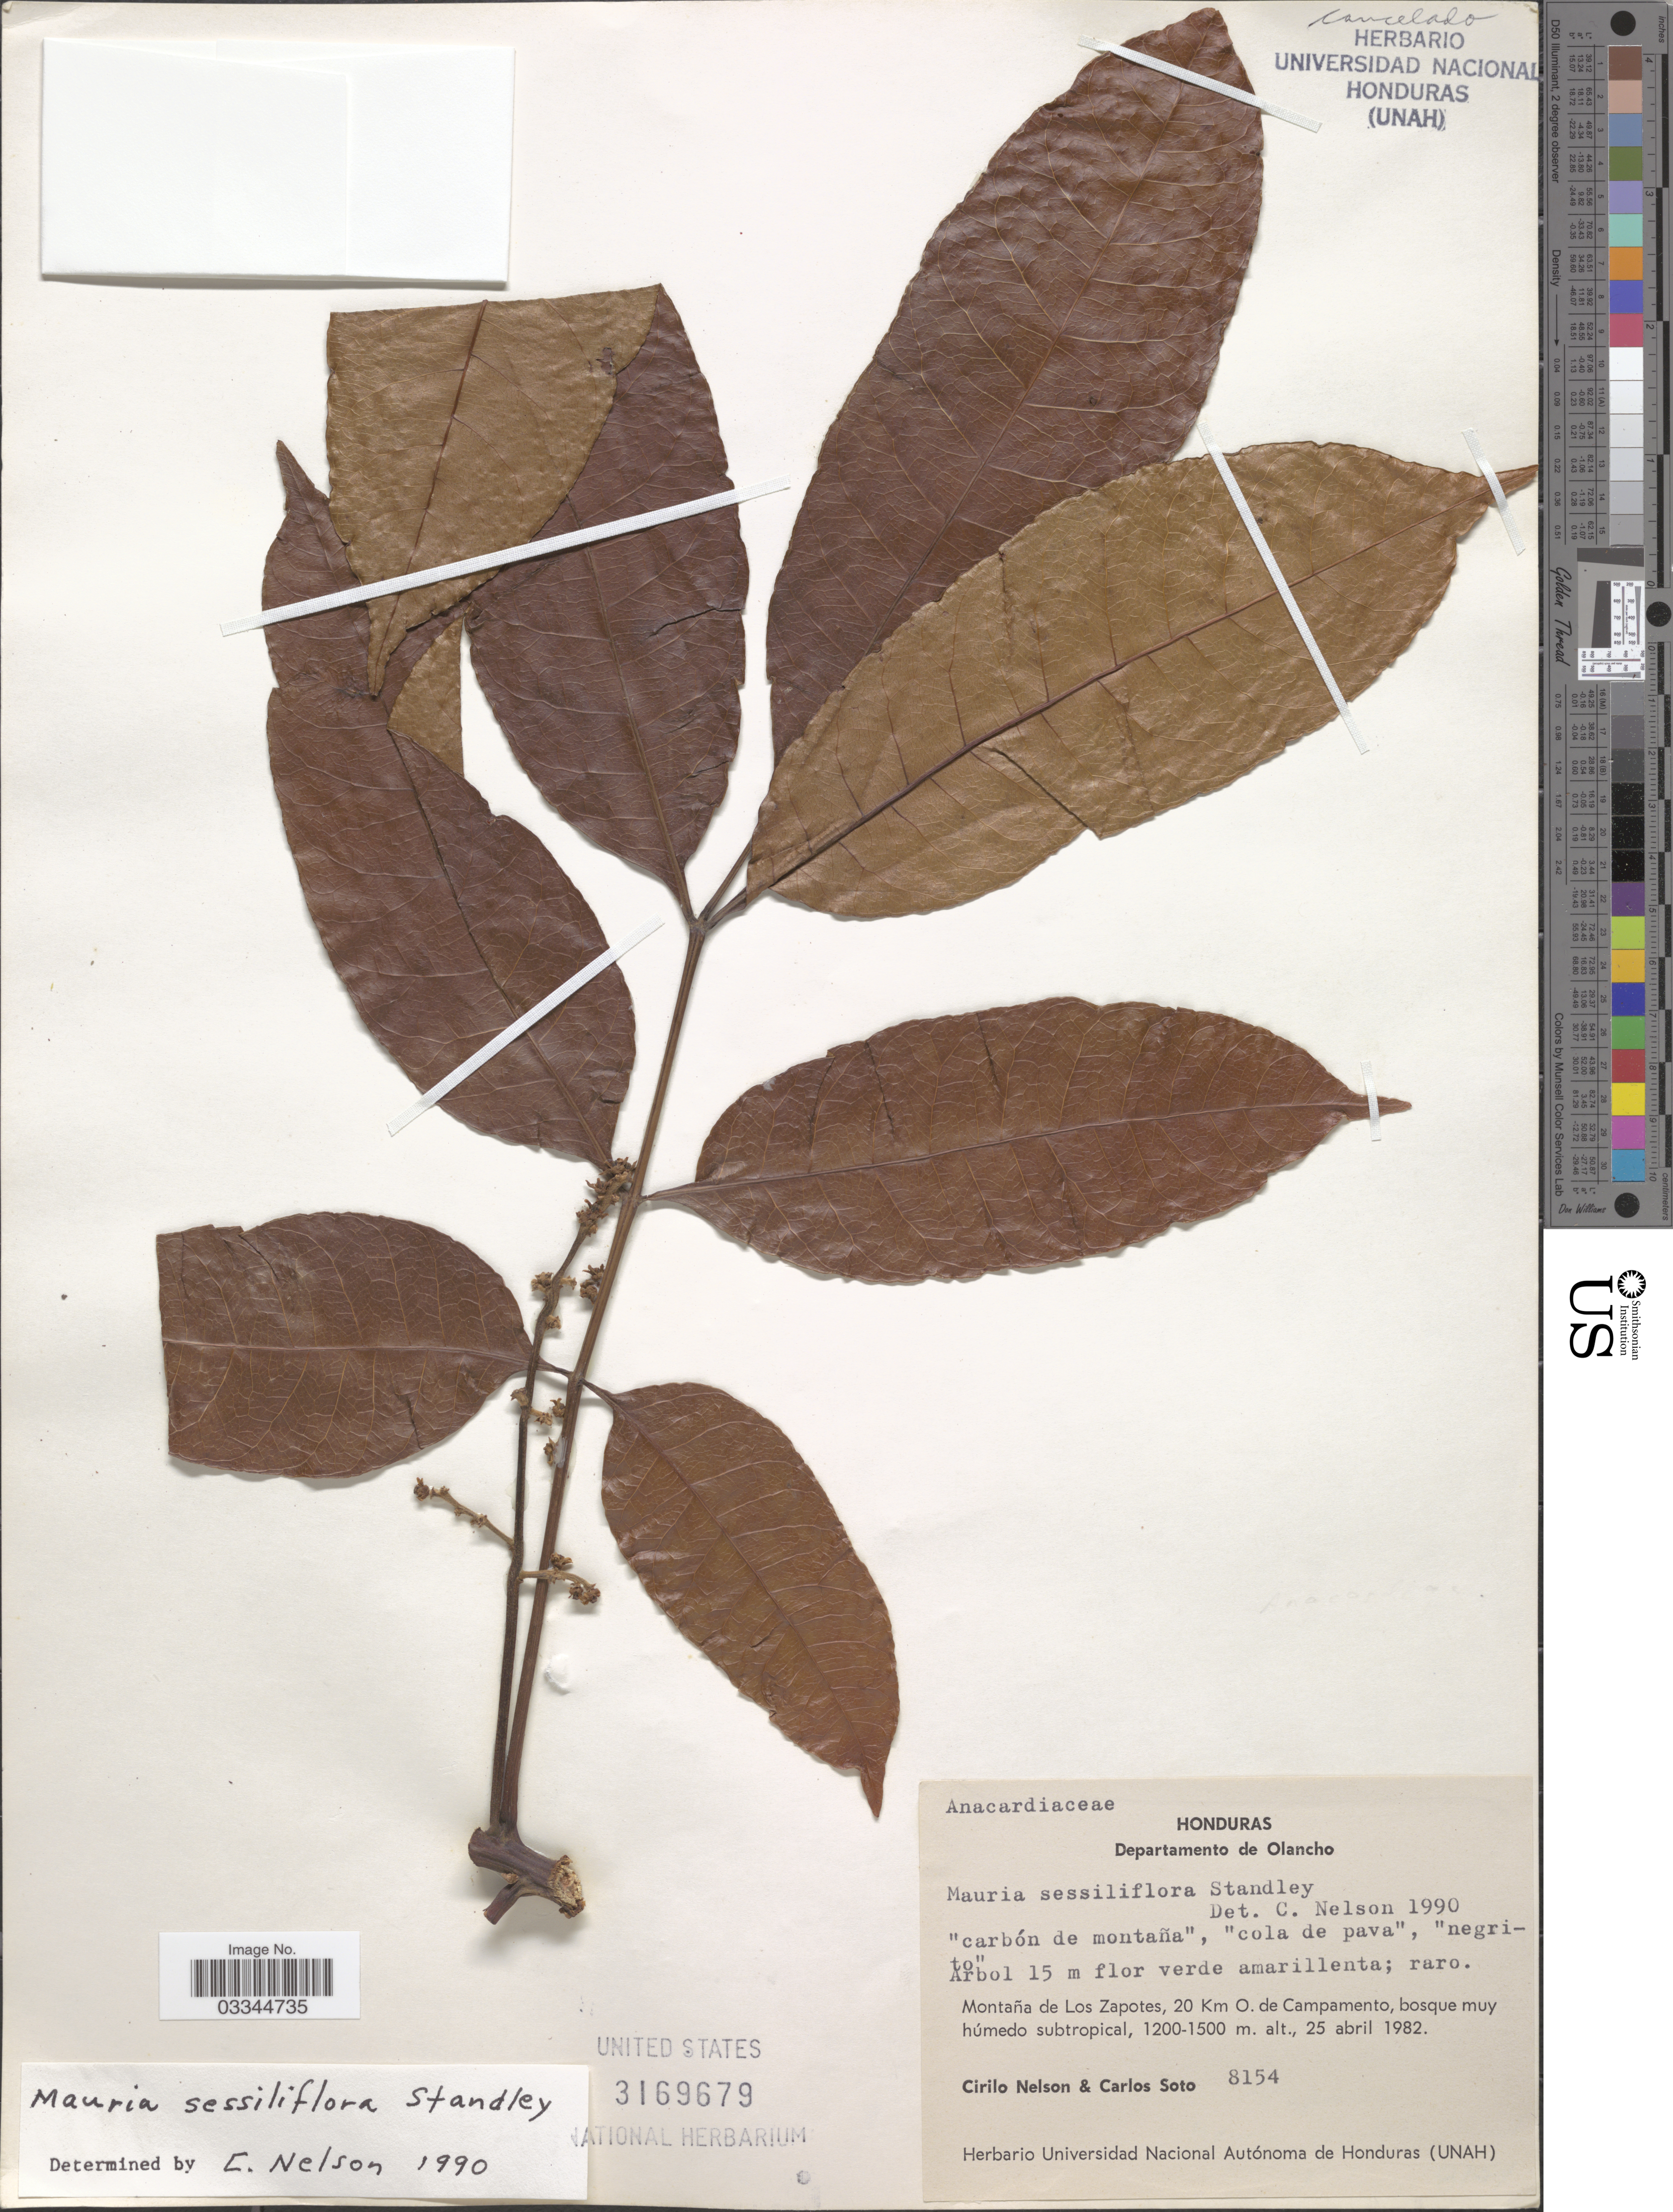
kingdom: Plantae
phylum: Tracheophyta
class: Magnoliopsida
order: Sapindales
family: Anacardiaceae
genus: Mauria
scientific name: Mauria sessiliflora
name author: Standl.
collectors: C. Nelson & C. Soto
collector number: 8154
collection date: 1982-04-25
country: Honduras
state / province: Olancho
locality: Departamento de Olancho, Montaña de Los Zapotes, 20 Km O. de Campamento.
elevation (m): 1200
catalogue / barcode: US 3169679